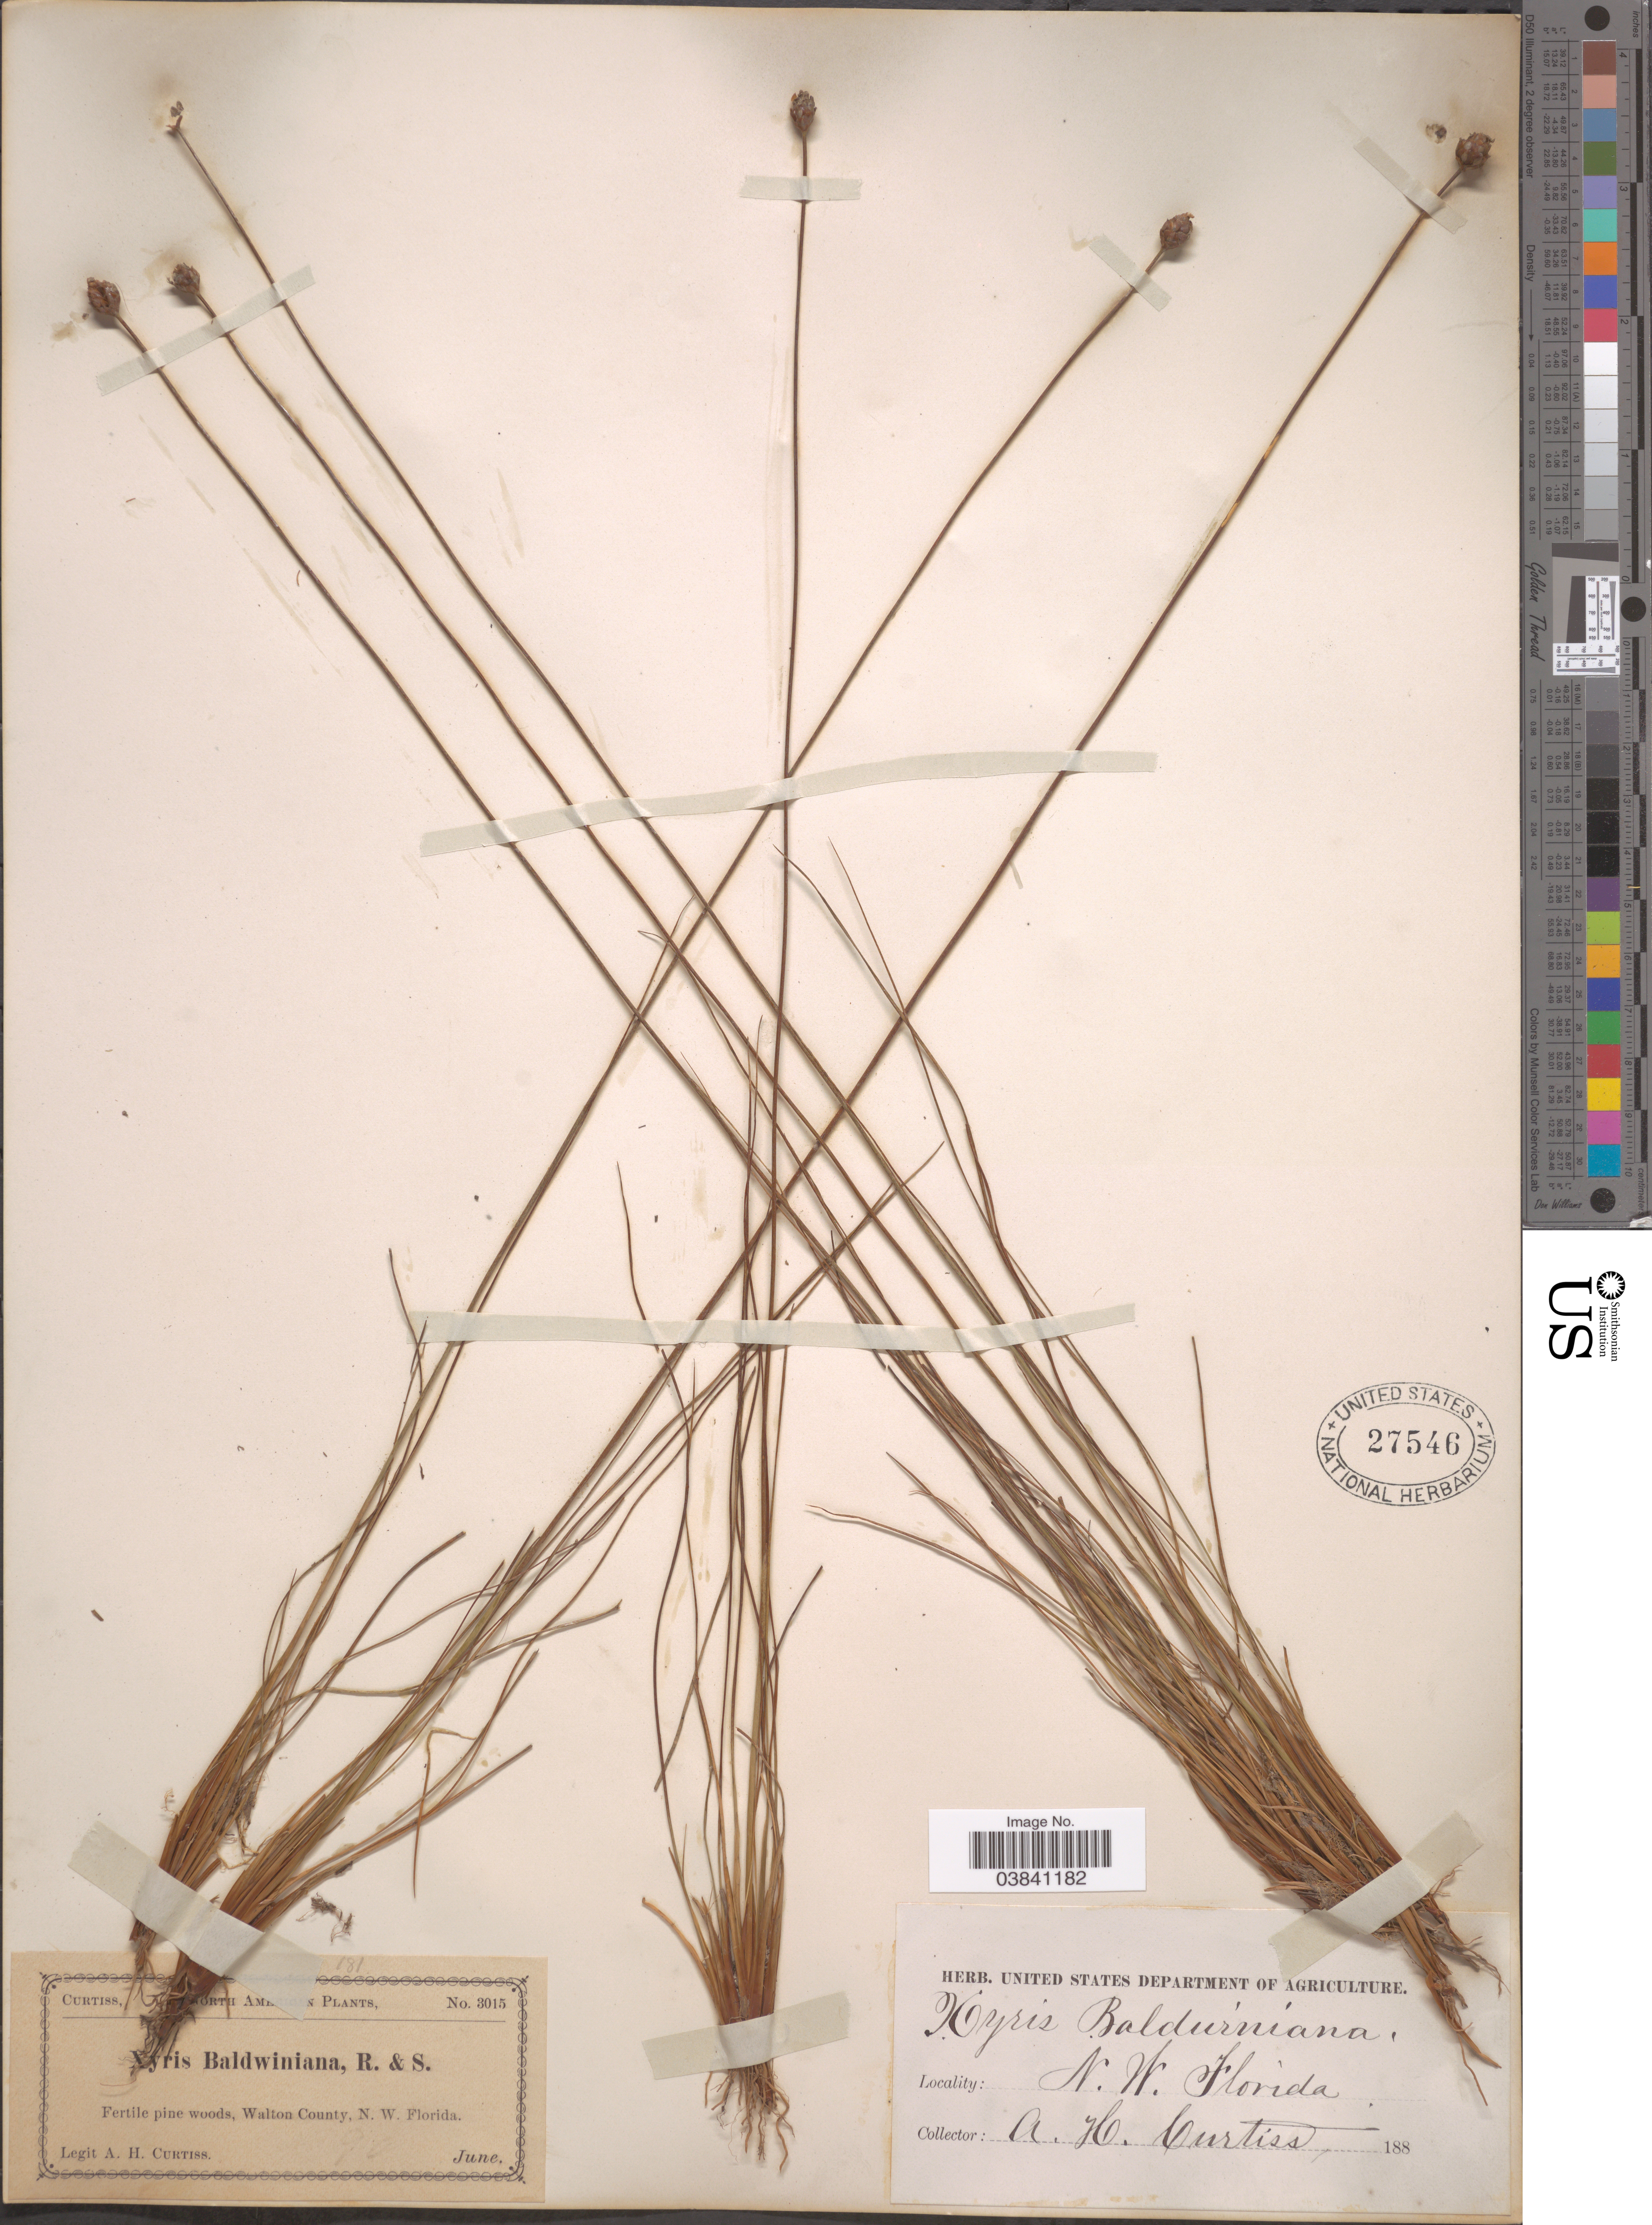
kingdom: Plantae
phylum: Tracheophyta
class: Liliopsida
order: Poales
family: Xyridaceae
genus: Xyris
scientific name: Xyris baldwiniana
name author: Schult.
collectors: A. H. Curtiss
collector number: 3015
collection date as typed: june 188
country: United States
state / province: Florida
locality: Fertile pine woods, Walton County, N.W. Florida.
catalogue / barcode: US 27546